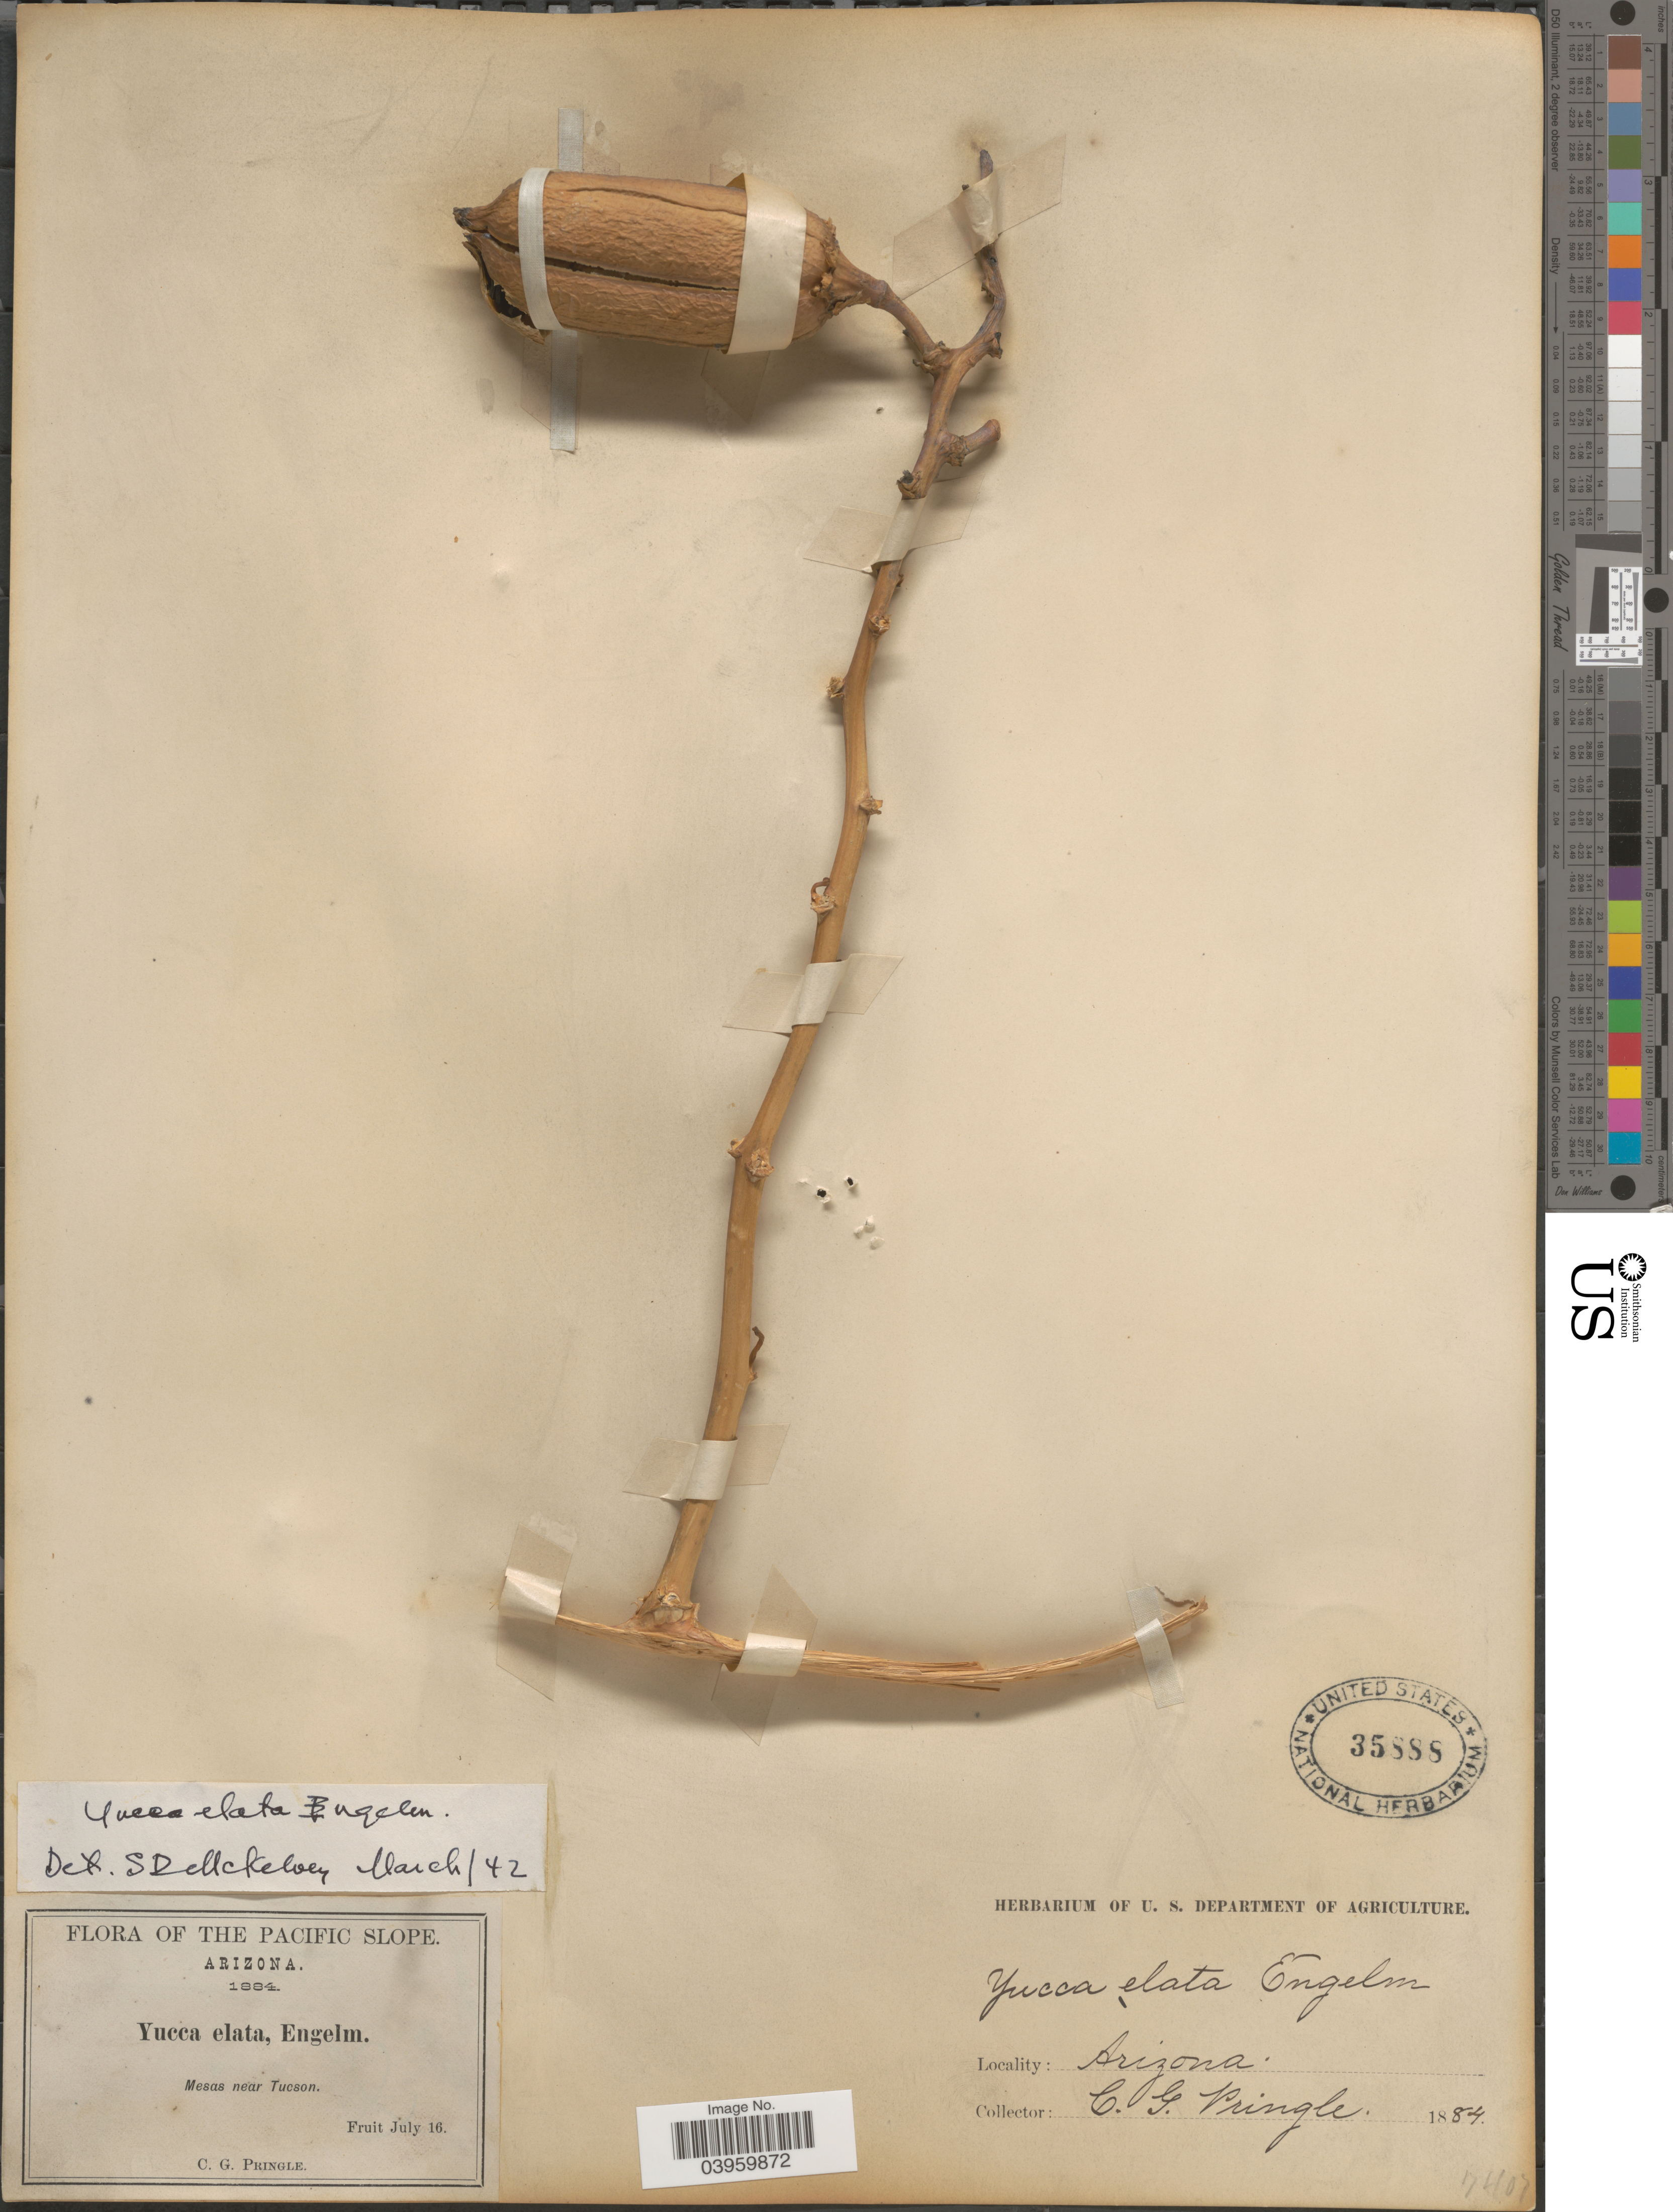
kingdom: Plantae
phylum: Tracheophyta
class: Liliopsida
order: Asparagales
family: Asparagaceae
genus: Yucca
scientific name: Yucca elata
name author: (Engelm.) Engelm.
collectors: C. G. Pringle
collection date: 1884-07-16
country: United States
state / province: Arizona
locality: Pacific Slope. Mesas near Tucson.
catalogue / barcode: US 35888